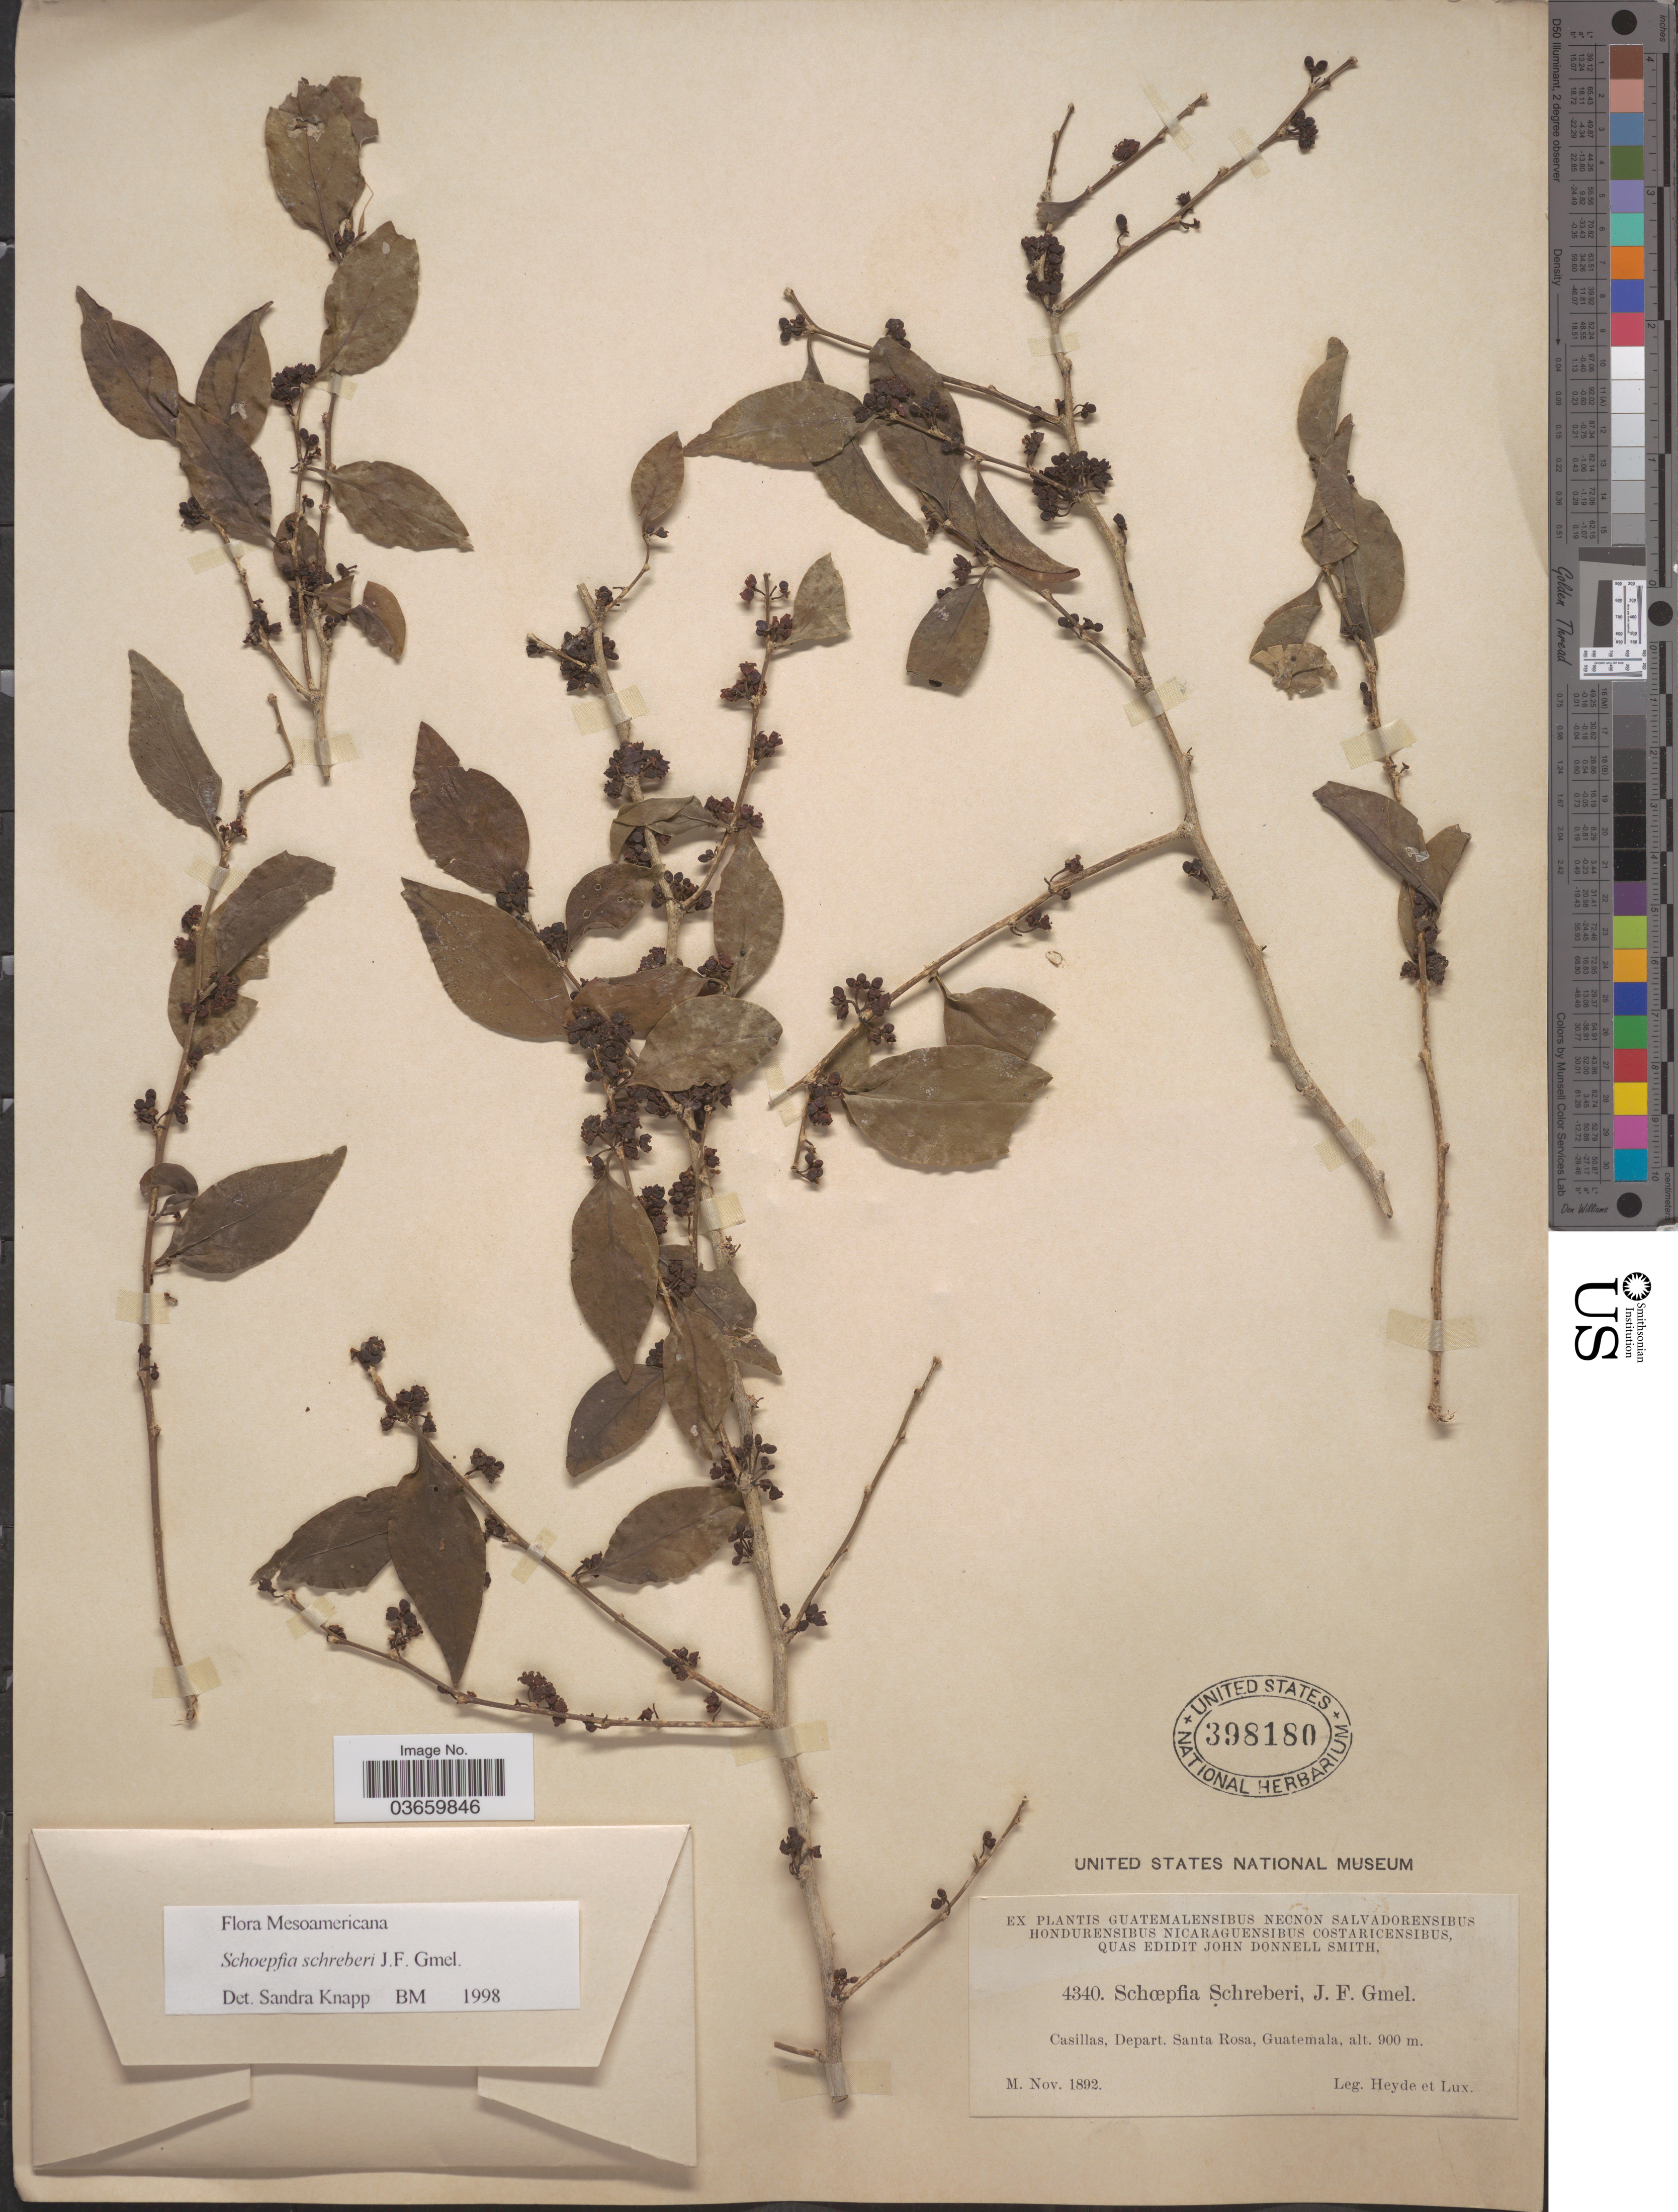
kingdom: Plantae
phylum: Tracheophyta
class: Magnoliopsida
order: Santalales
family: Schoepfiaceae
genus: Schoepfia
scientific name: Schoepfia schreberi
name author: J.F. Gmel.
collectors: Heyde & Lux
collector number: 4340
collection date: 1892-11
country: Guatemala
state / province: Santa Rosa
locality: Casillas, Depart. Santa Rosa.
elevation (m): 900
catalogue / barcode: US 398180